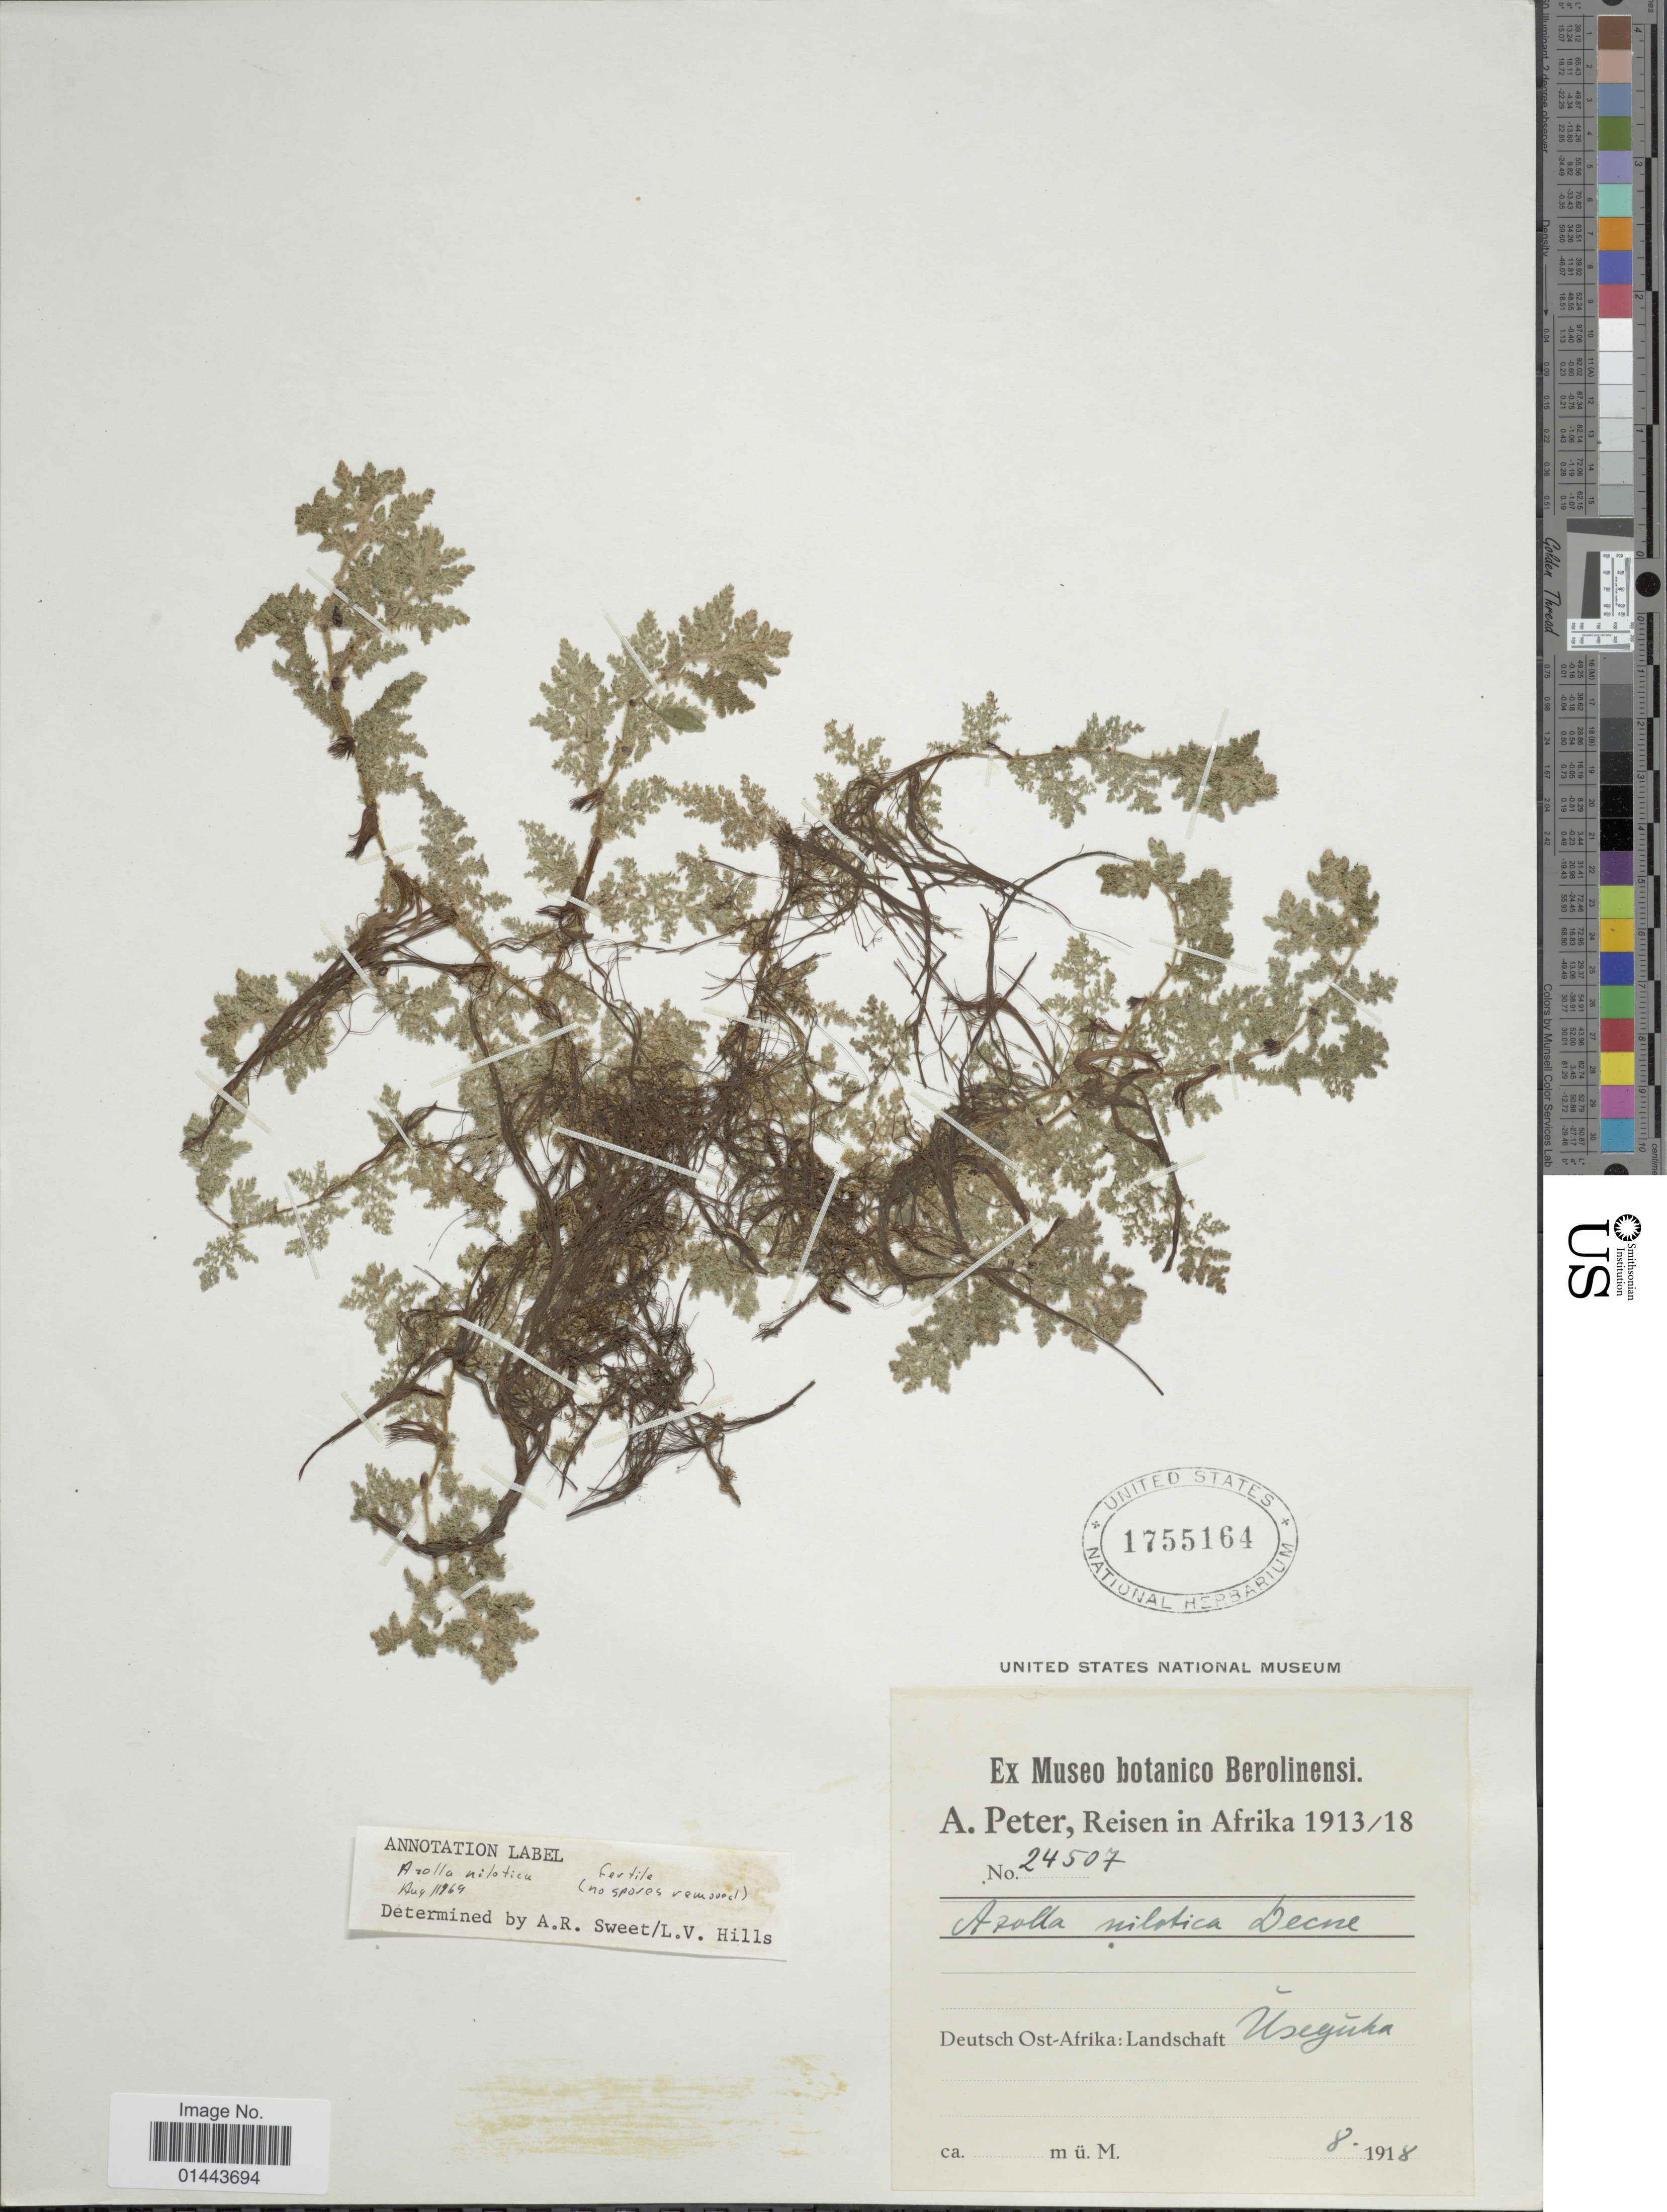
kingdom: Plantae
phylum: Tracheophyta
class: Polypodiopsida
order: Salviniales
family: Salviniaceae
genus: Azolla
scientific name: Azolla nilotica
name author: Decne. ex Mett.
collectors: A. Peter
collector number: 24507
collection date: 1918-08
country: Tanzania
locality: Deutsch Ost-Afrika: Landschaft Useguha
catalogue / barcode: US 1755164